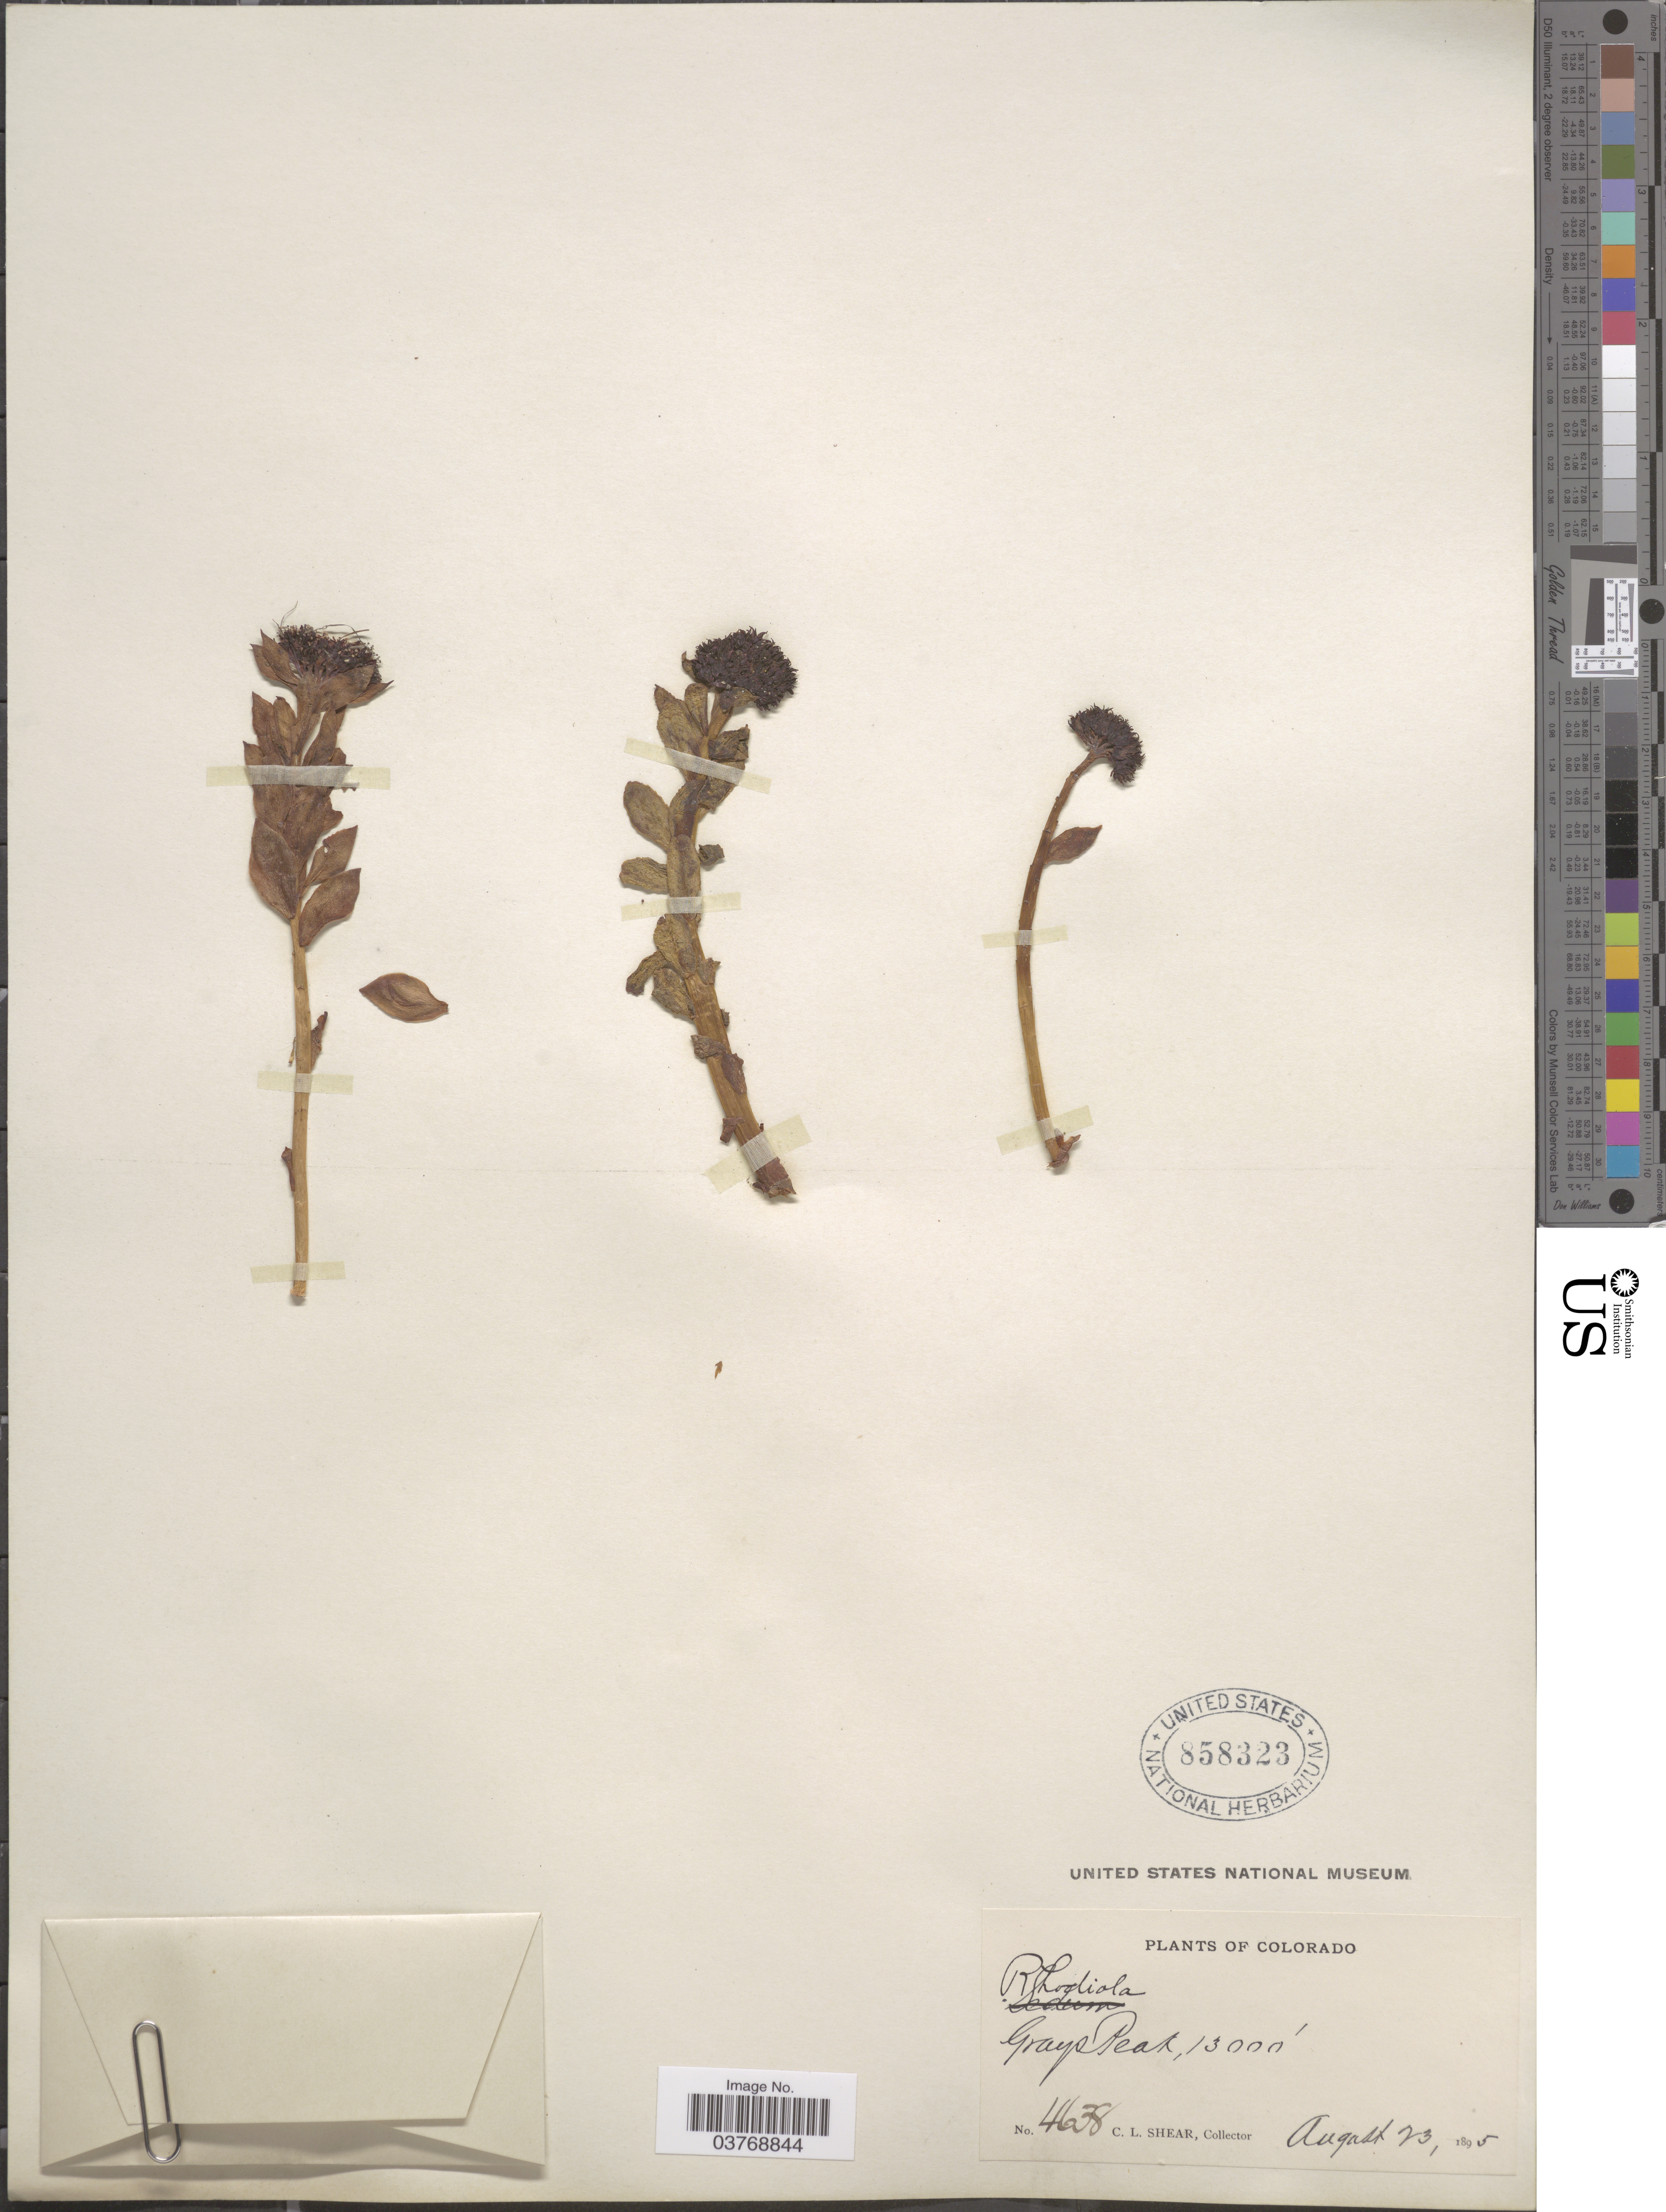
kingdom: Plantae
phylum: Tracheophyta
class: Magnoliopsida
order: Saxifragales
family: Crassulaceae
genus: Rhodiola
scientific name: Rhodiola integrifolia subsp. integrifolia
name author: Raf.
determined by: Strong, Mark T., (BOT), Smithsonian Institution - National Museum of Natural History (UNITED STATES)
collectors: C. L. Shear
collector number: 4638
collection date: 1895-08-23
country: United States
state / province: Colorado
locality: Grays Peak.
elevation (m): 3962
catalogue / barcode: US 858323